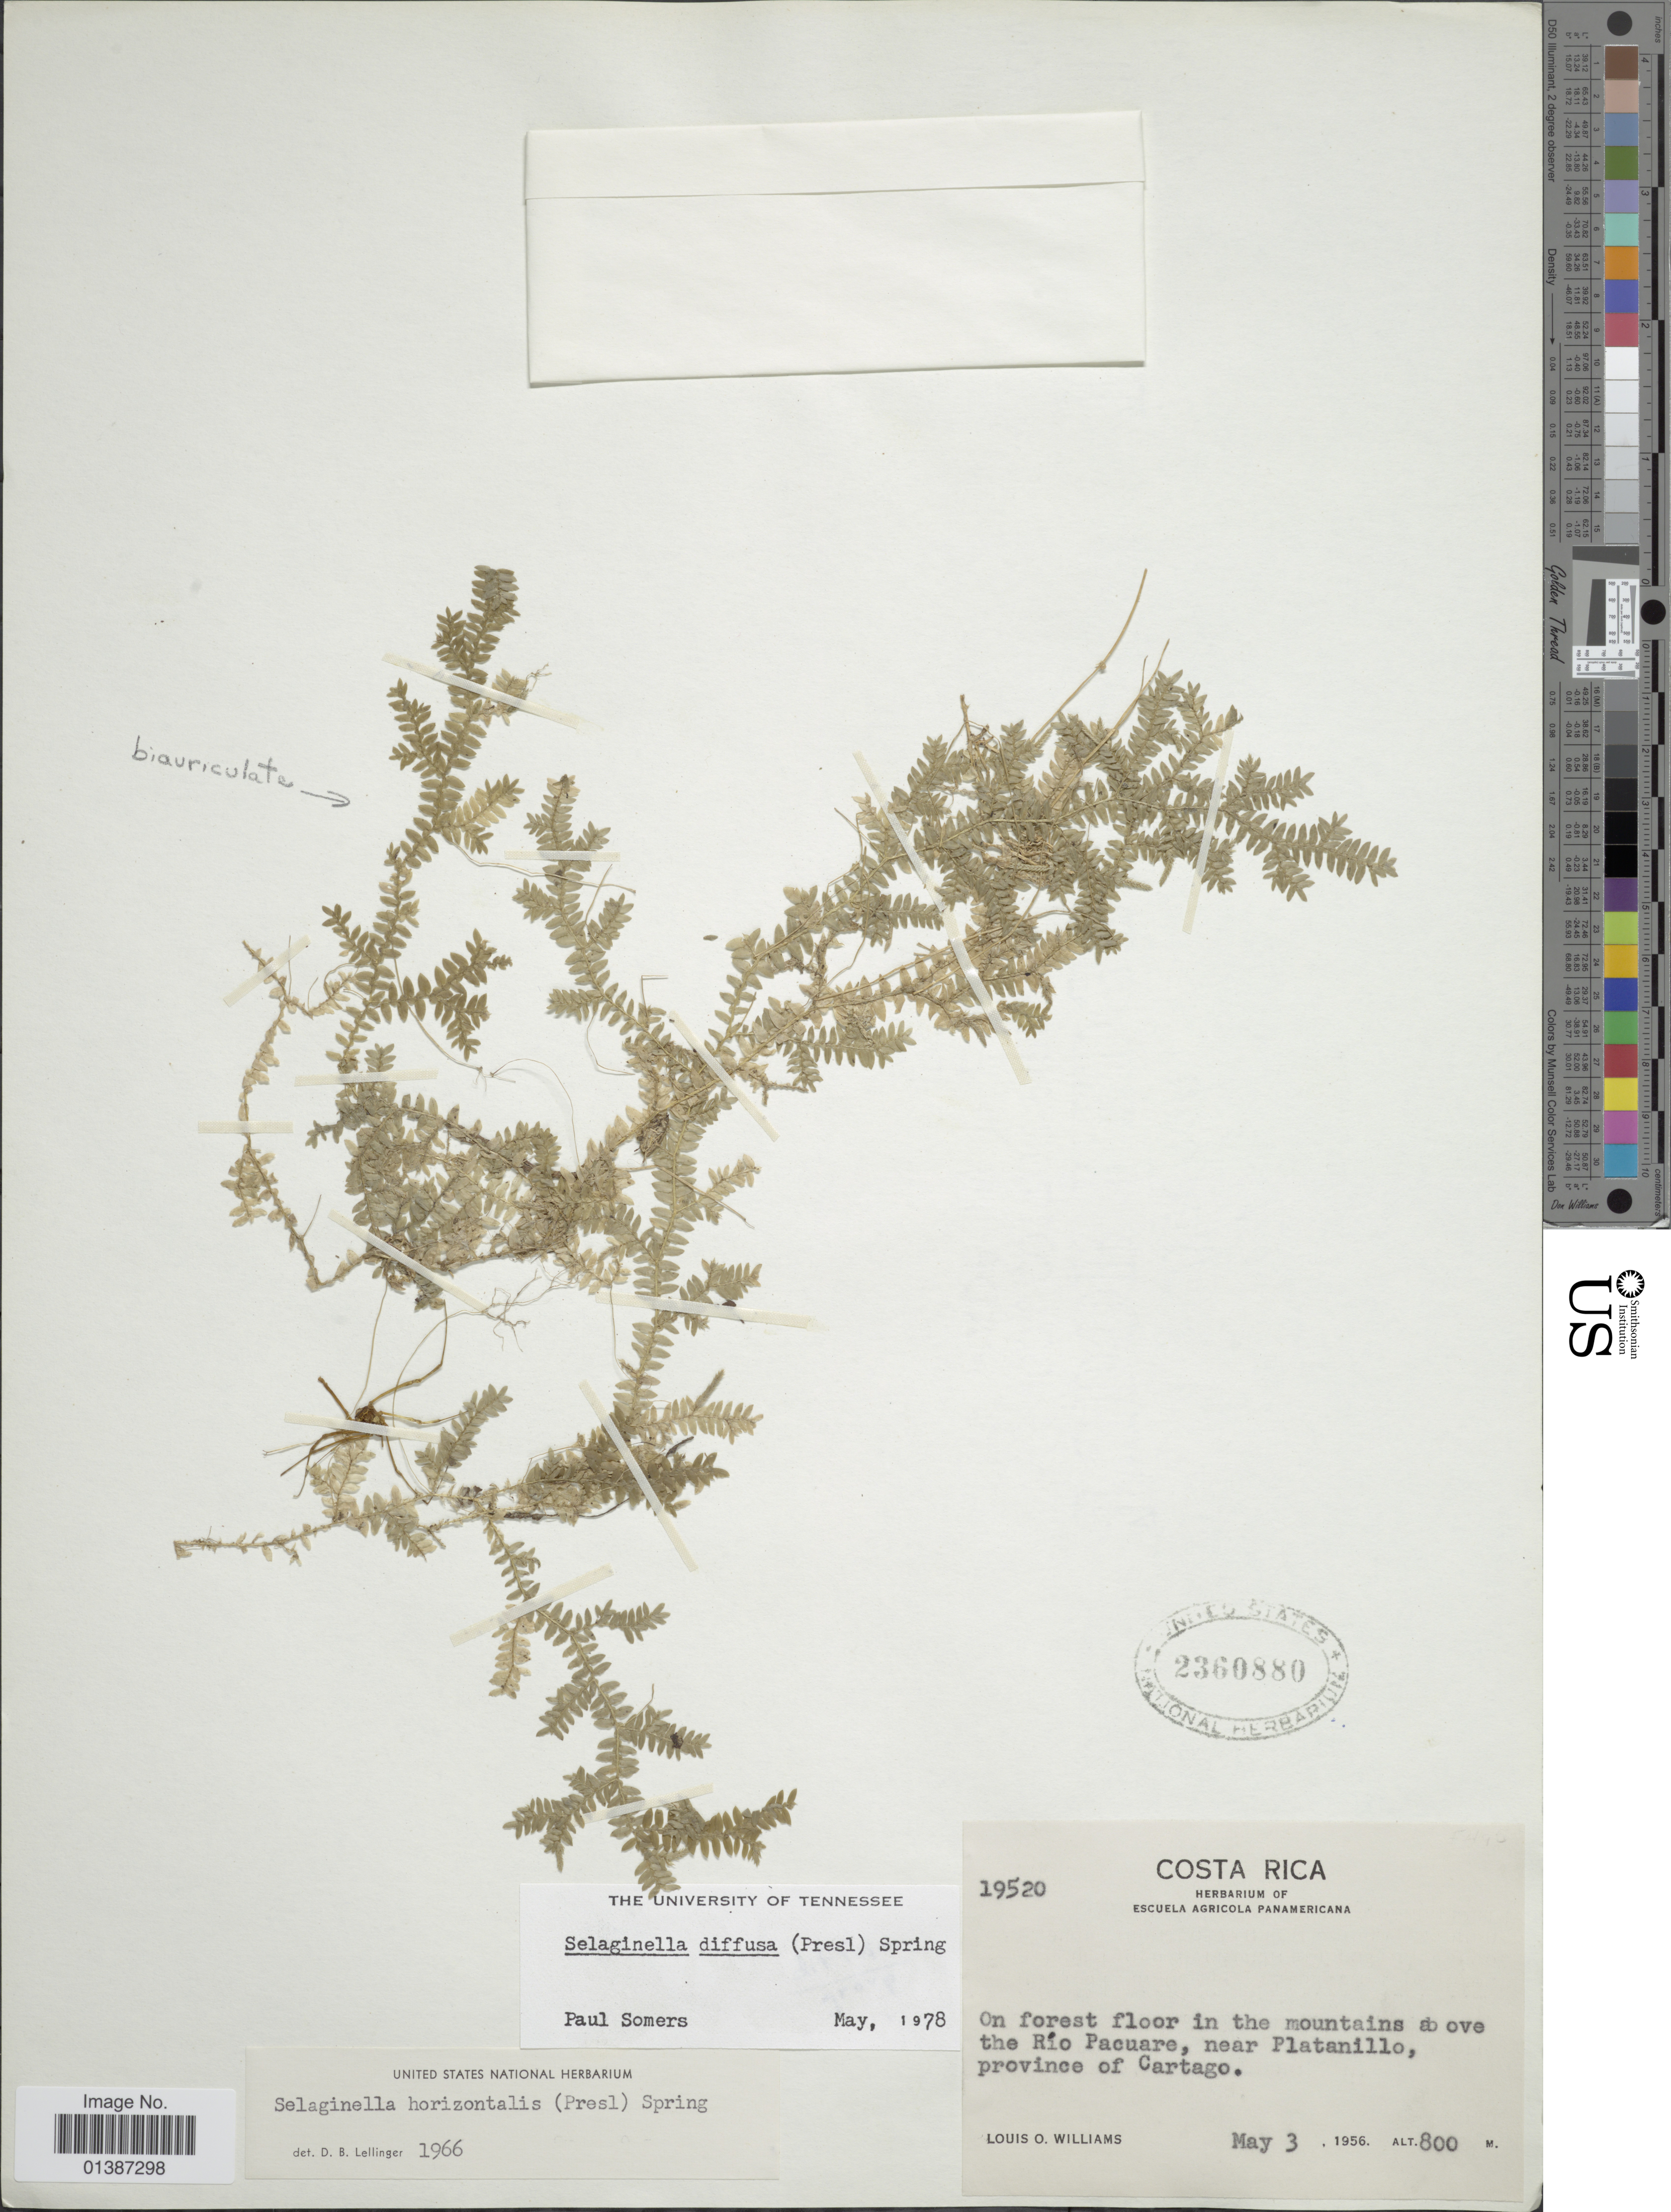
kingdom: Plantae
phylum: Tracheophyta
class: Lycopodiopsida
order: Selaginellales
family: Selaginellaceae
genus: Selaginella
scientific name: Selaginella diffusa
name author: (C. Presl) Spring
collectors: L. O. Williams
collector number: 19520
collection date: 1956-05-03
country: Costa Rica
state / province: Cartago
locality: On forst floor in the mountains above the Río Pacuare, near Platanillo, province of Cartago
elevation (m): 800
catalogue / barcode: US 2360880